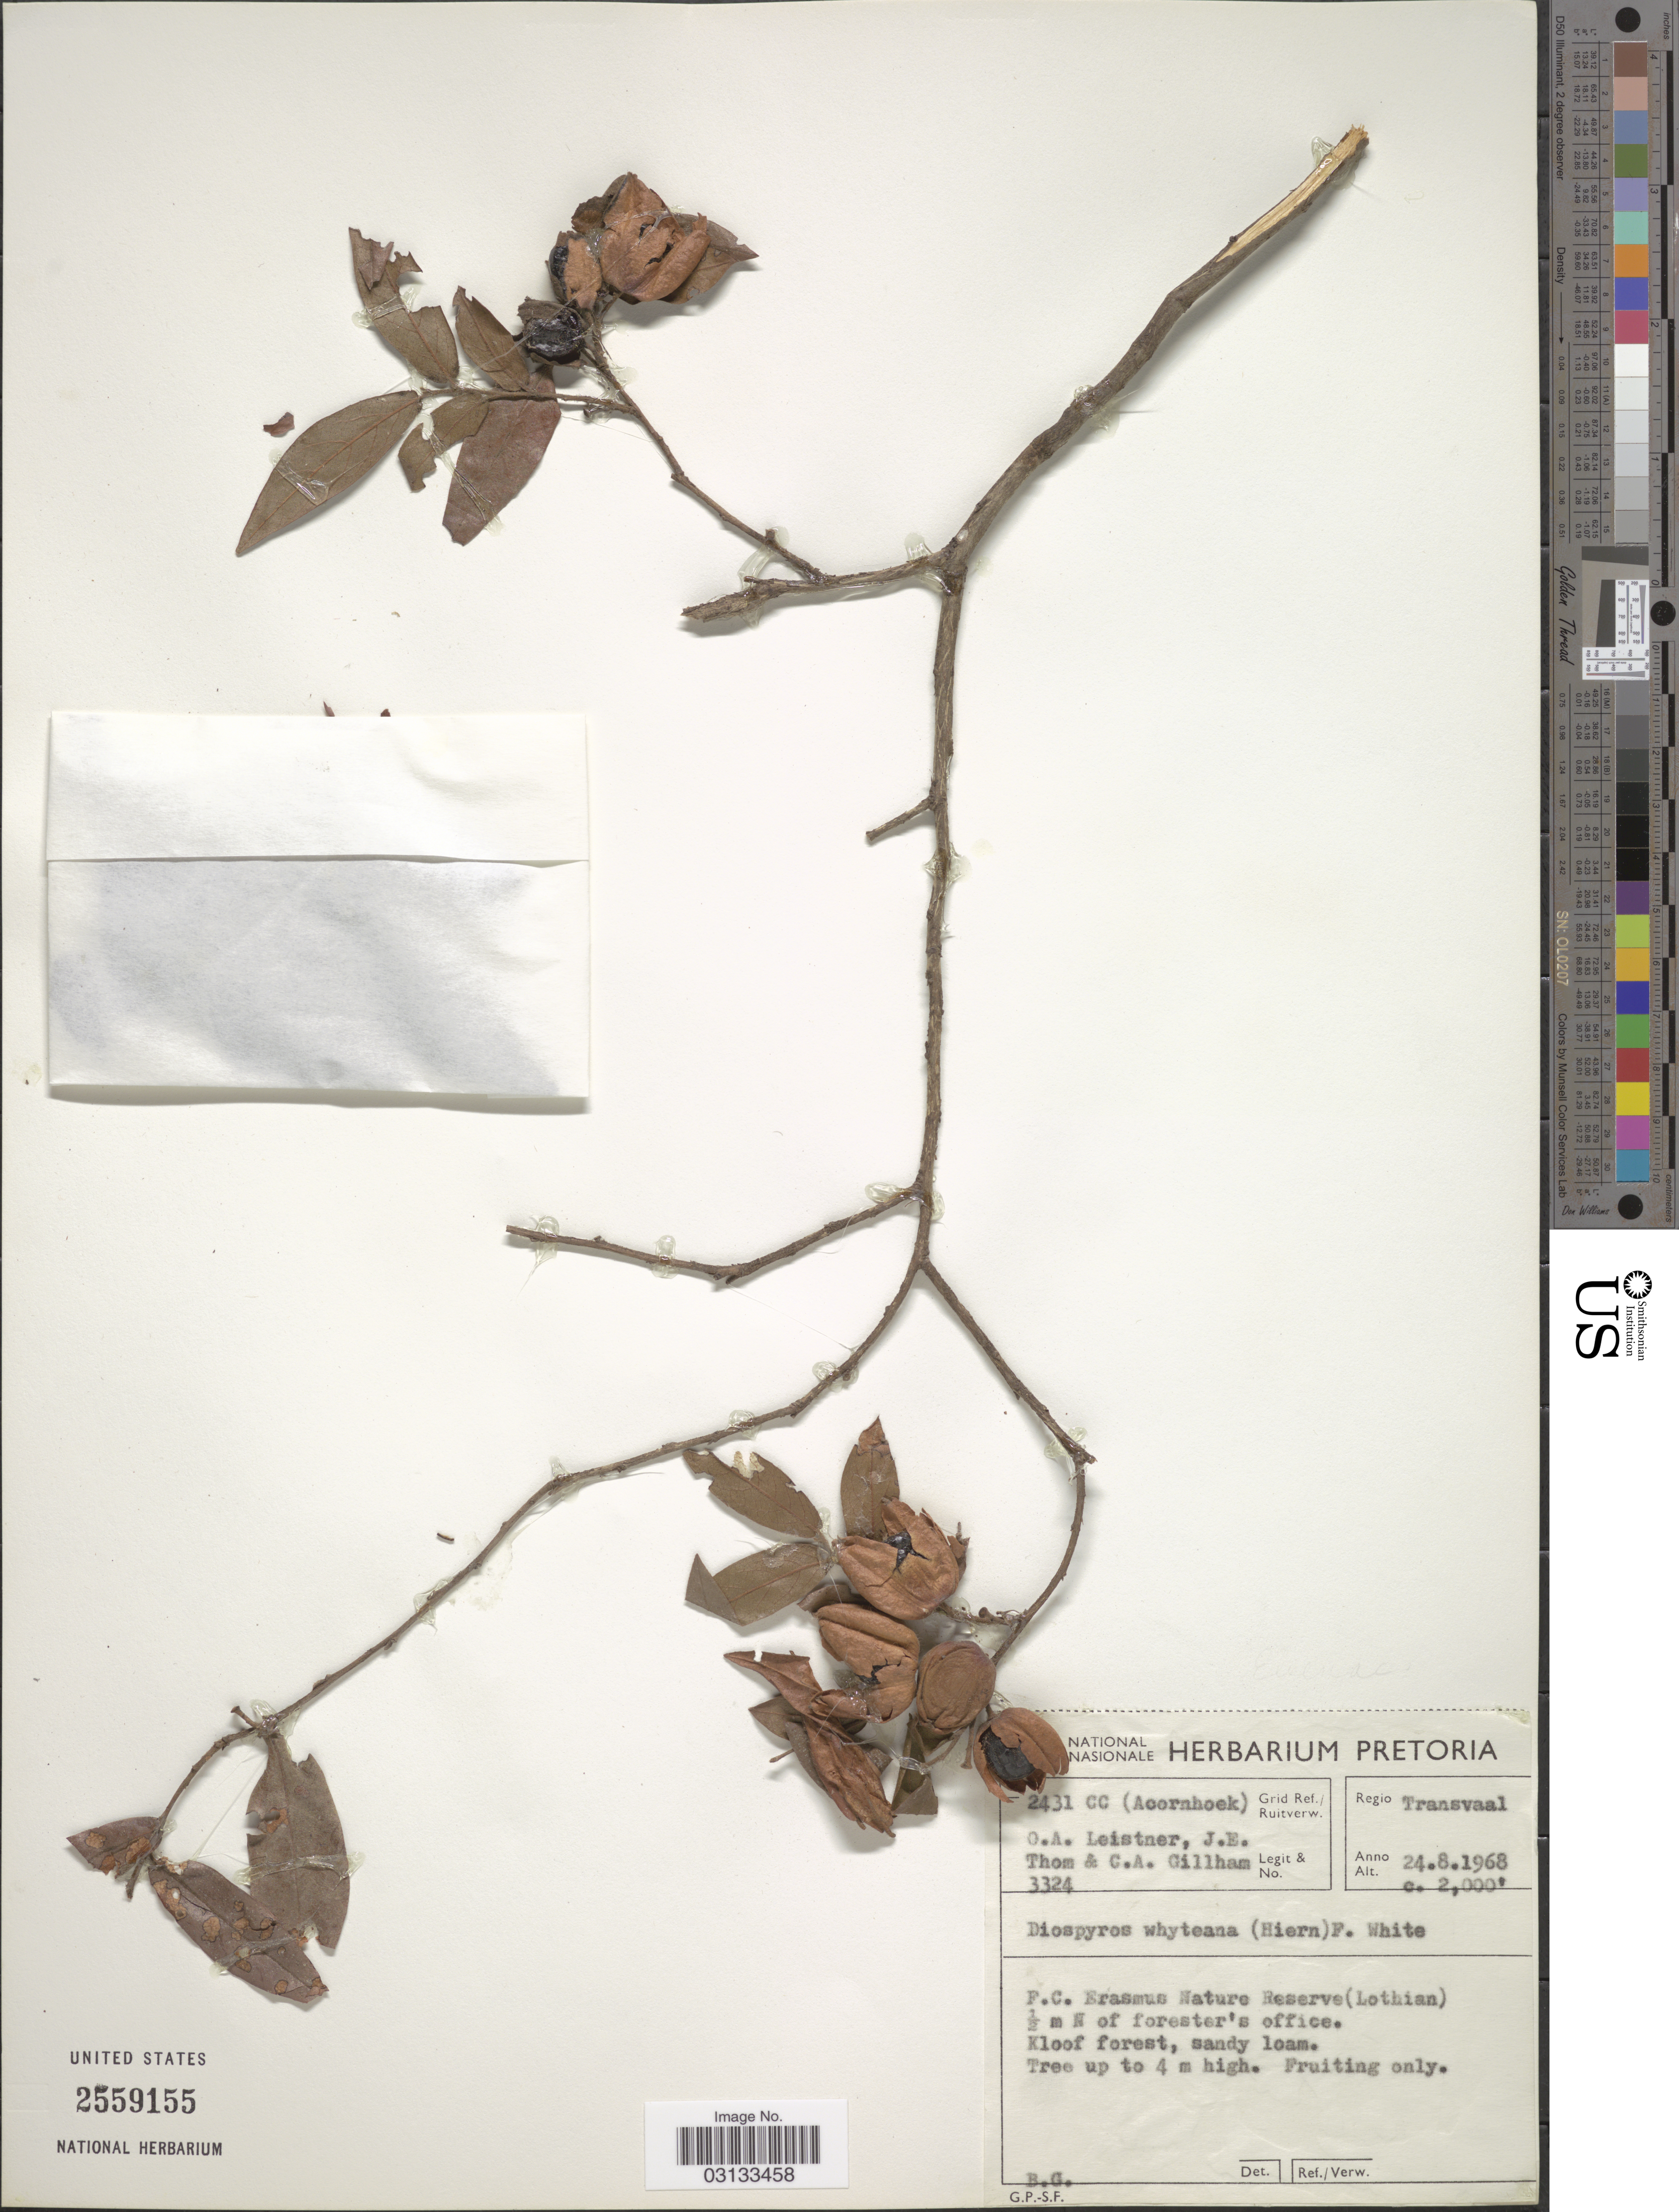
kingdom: Plantae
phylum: Tracheophyta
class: Magnoliopsida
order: Ericales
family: Ebenaceae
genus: Diospyros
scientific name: Diospyros whyteana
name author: (Hiern) F. White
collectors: O. A. Leistner, J. Thom & C. Gillham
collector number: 3324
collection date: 1968-08-24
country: South Africa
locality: Regio Transvaal, Grid Ref./Ruitverw. 2431 CC, F.C. Erasmus Nature Reserve (Lothian) ½ m N of forester's office, Kloof forest.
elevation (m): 610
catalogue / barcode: US 2559155